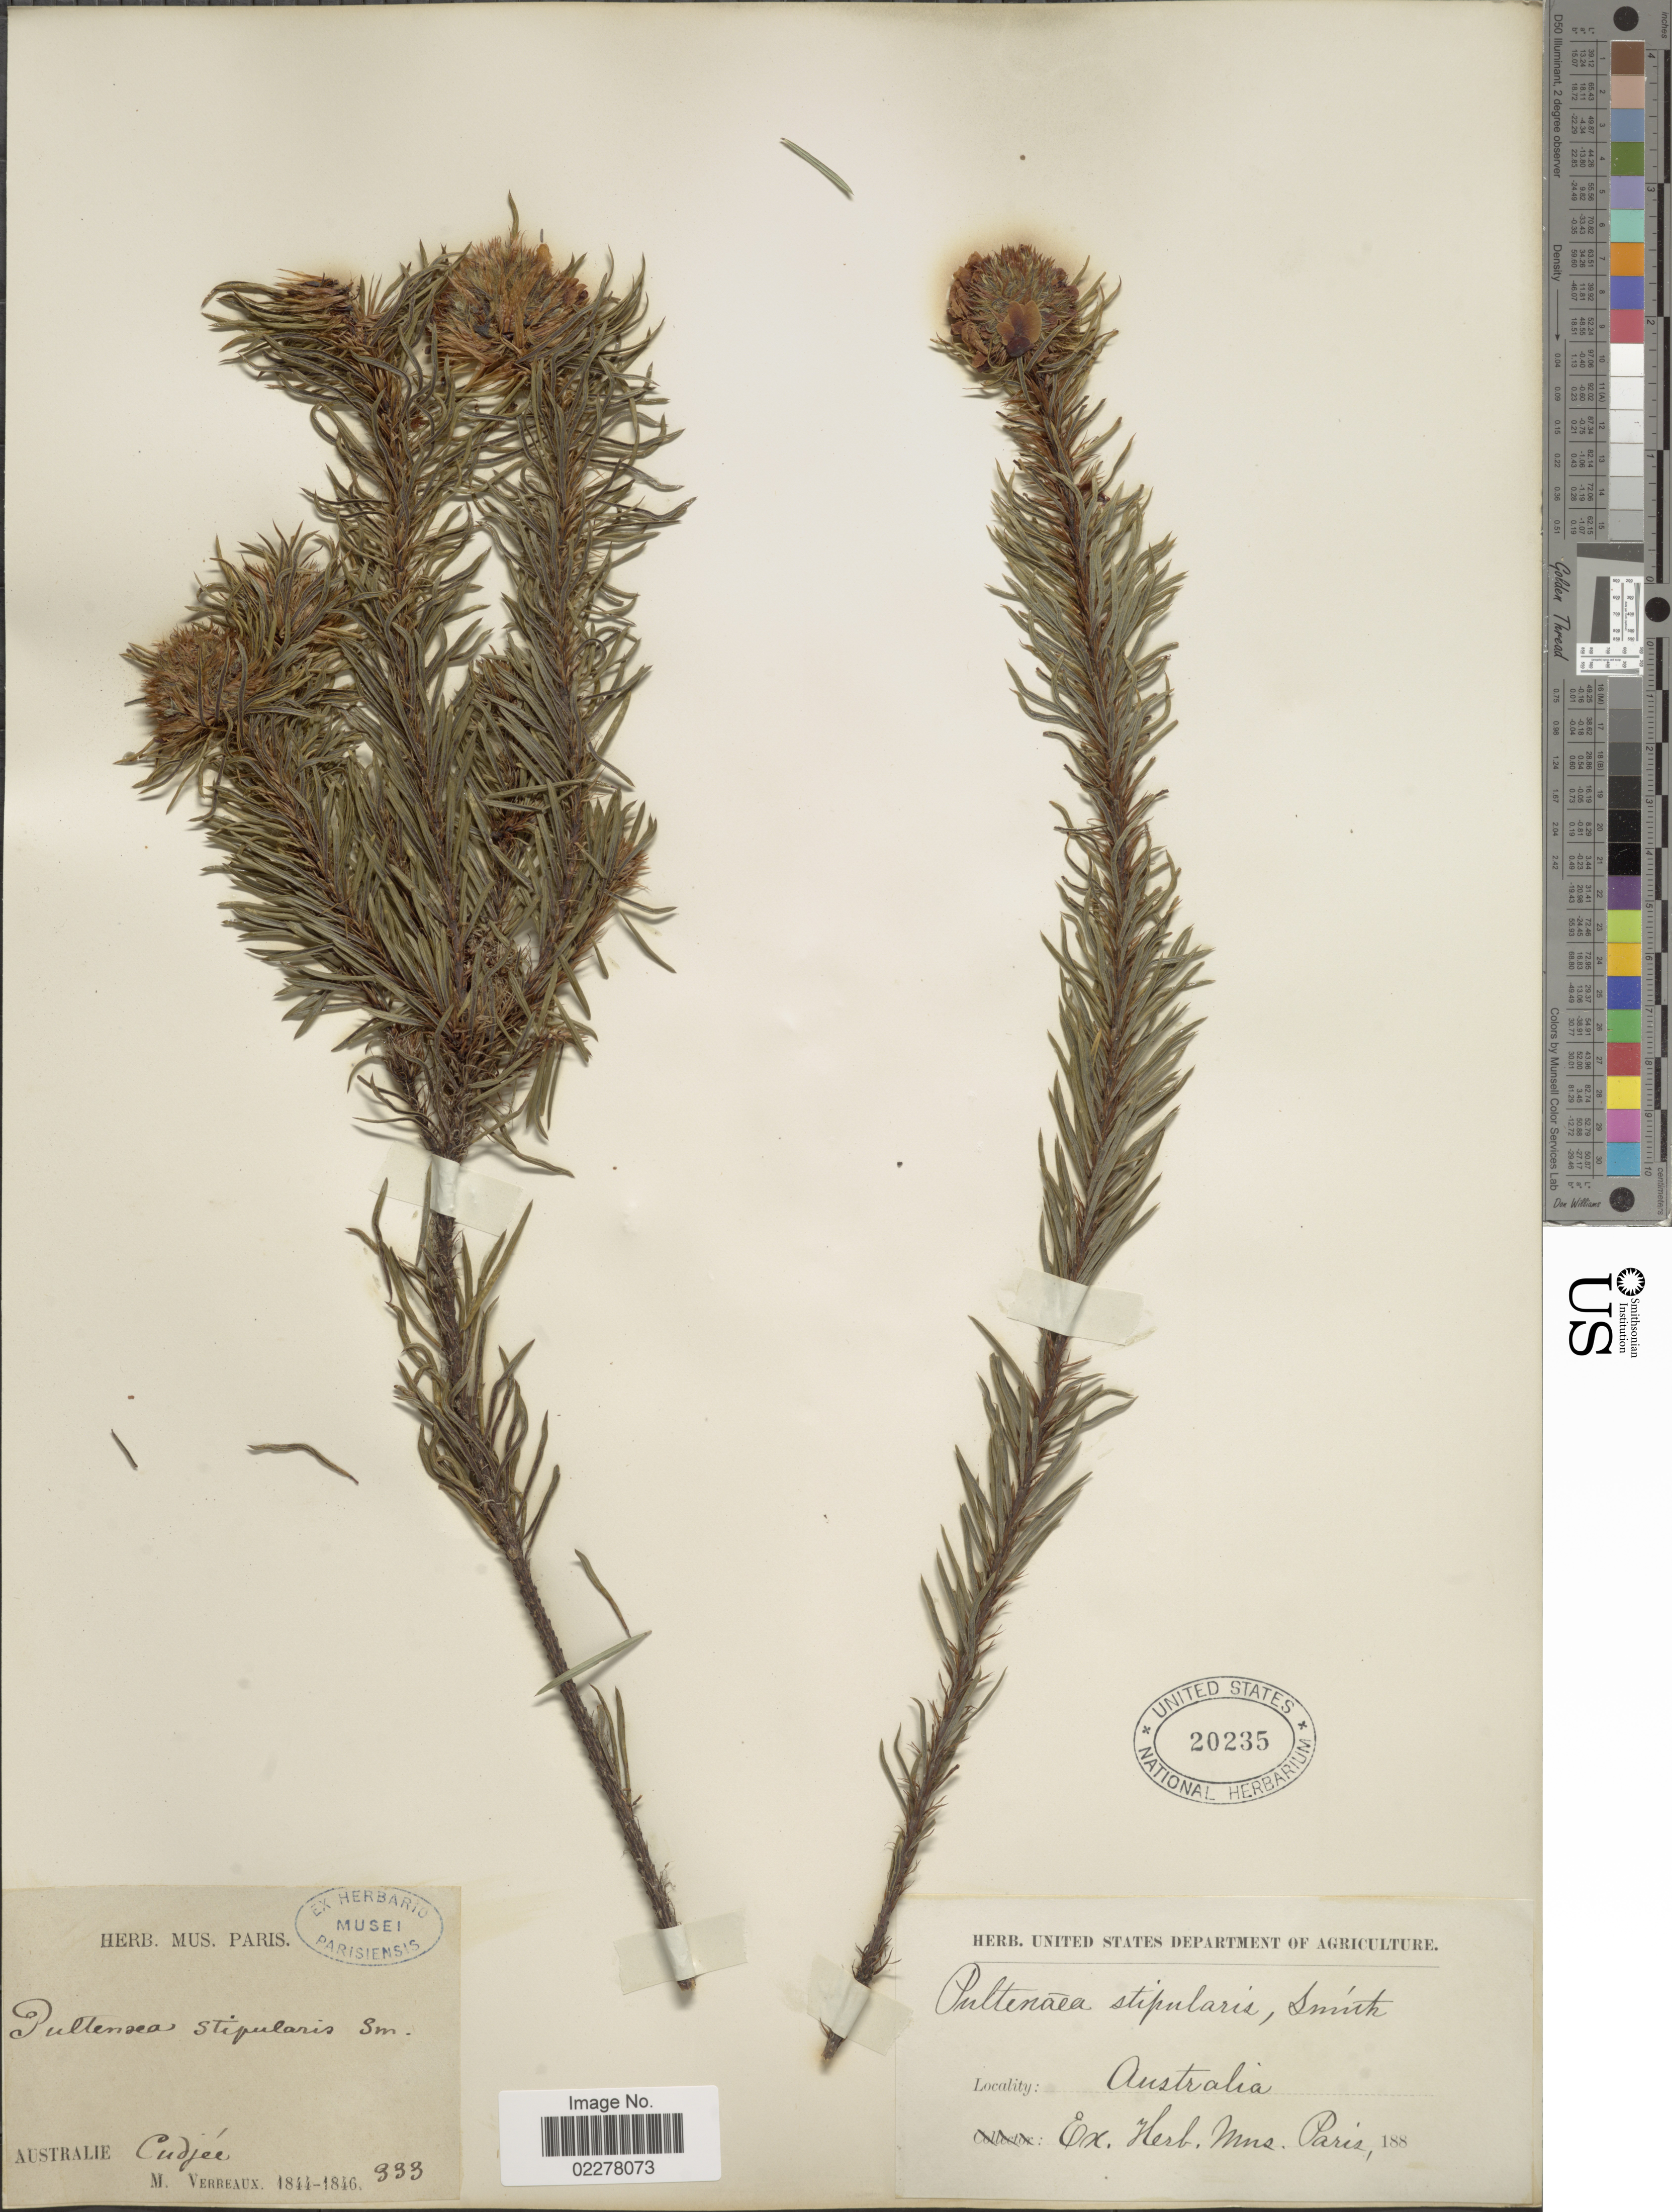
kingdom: Plantae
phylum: Tracheophyta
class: Magnoliopsida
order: Fabales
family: Fabaceae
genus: Pultenaea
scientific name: Pultenaea stipularis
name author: Sm.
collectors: M. Verreaux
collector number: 333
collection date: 1844/1846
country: Australia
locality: Australie. Cudjée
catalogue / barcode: US 20235